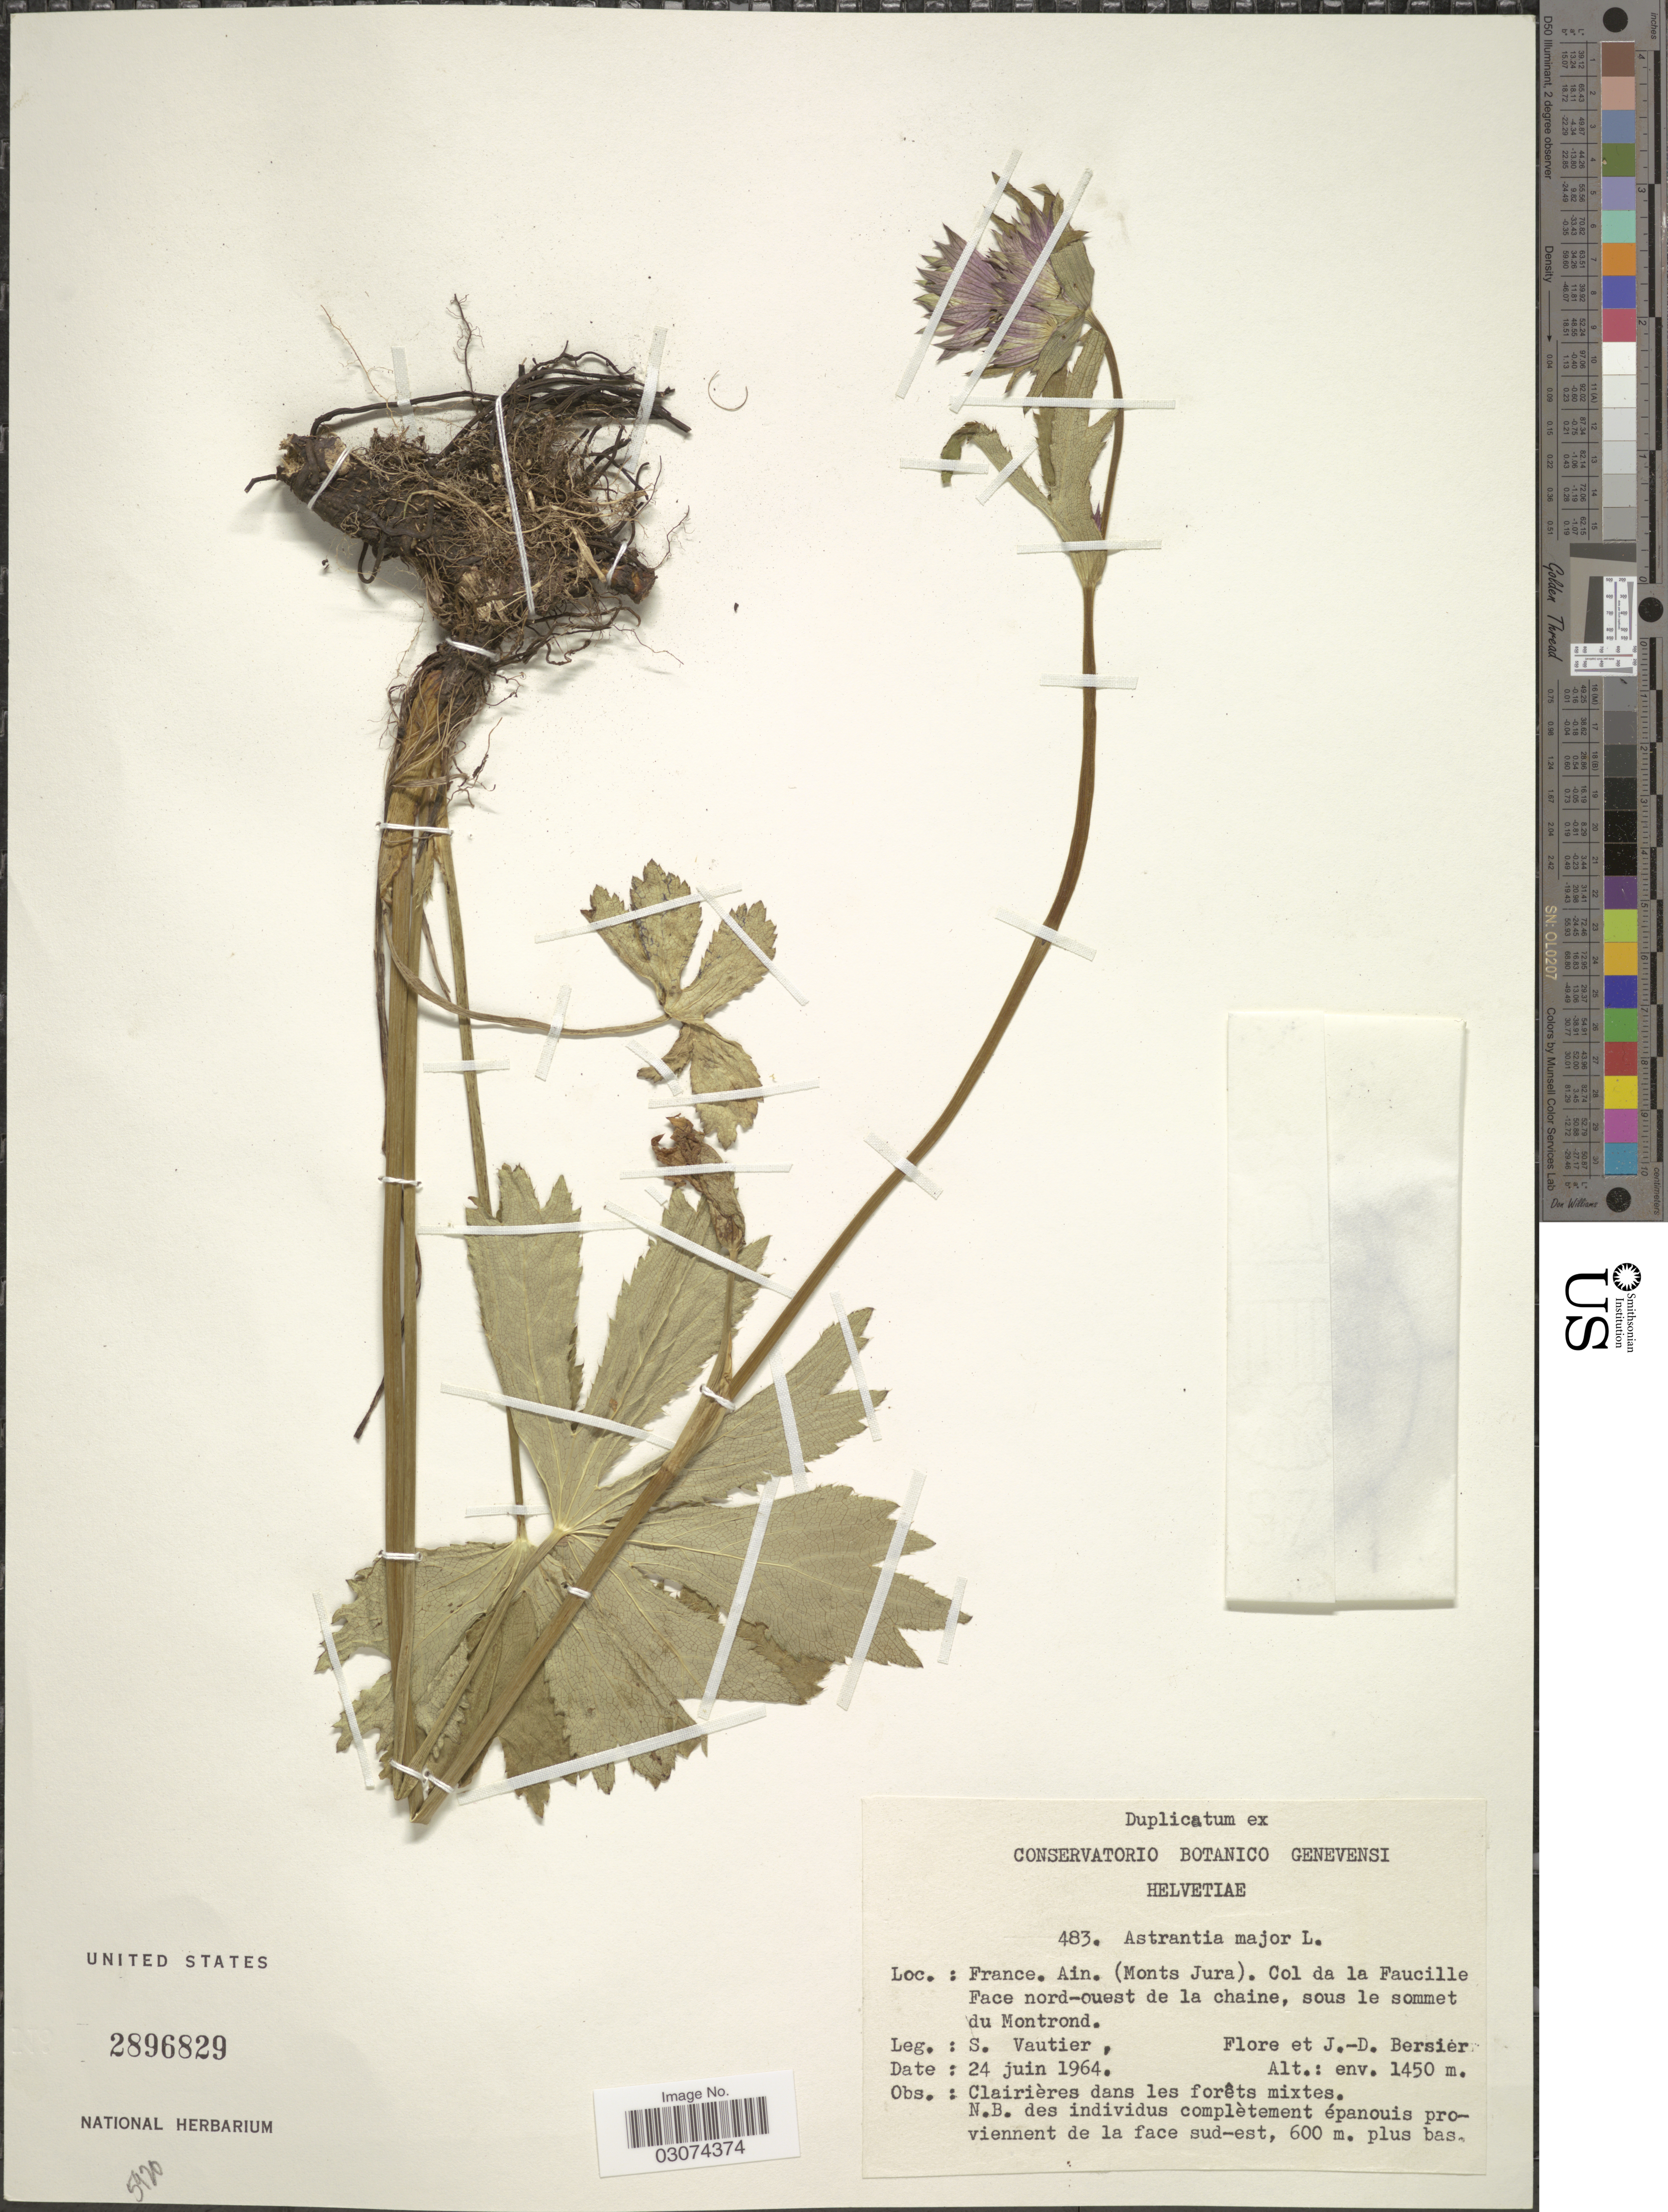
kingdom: Plantae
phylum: Tracheophyta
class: Magnoliopsida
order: Apiales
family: Apiaceae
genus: Astrantia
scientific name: Astrantia major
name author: L.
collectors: S. Vautier & Bersier, J.D.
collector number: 483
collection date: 1964-06-24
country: France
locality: Ain. (Monts Jura). Col da la Faucille Face nord-ouest de la chaine, sous le sommet du Montrond.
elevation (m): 1450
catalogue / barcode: US 2896829